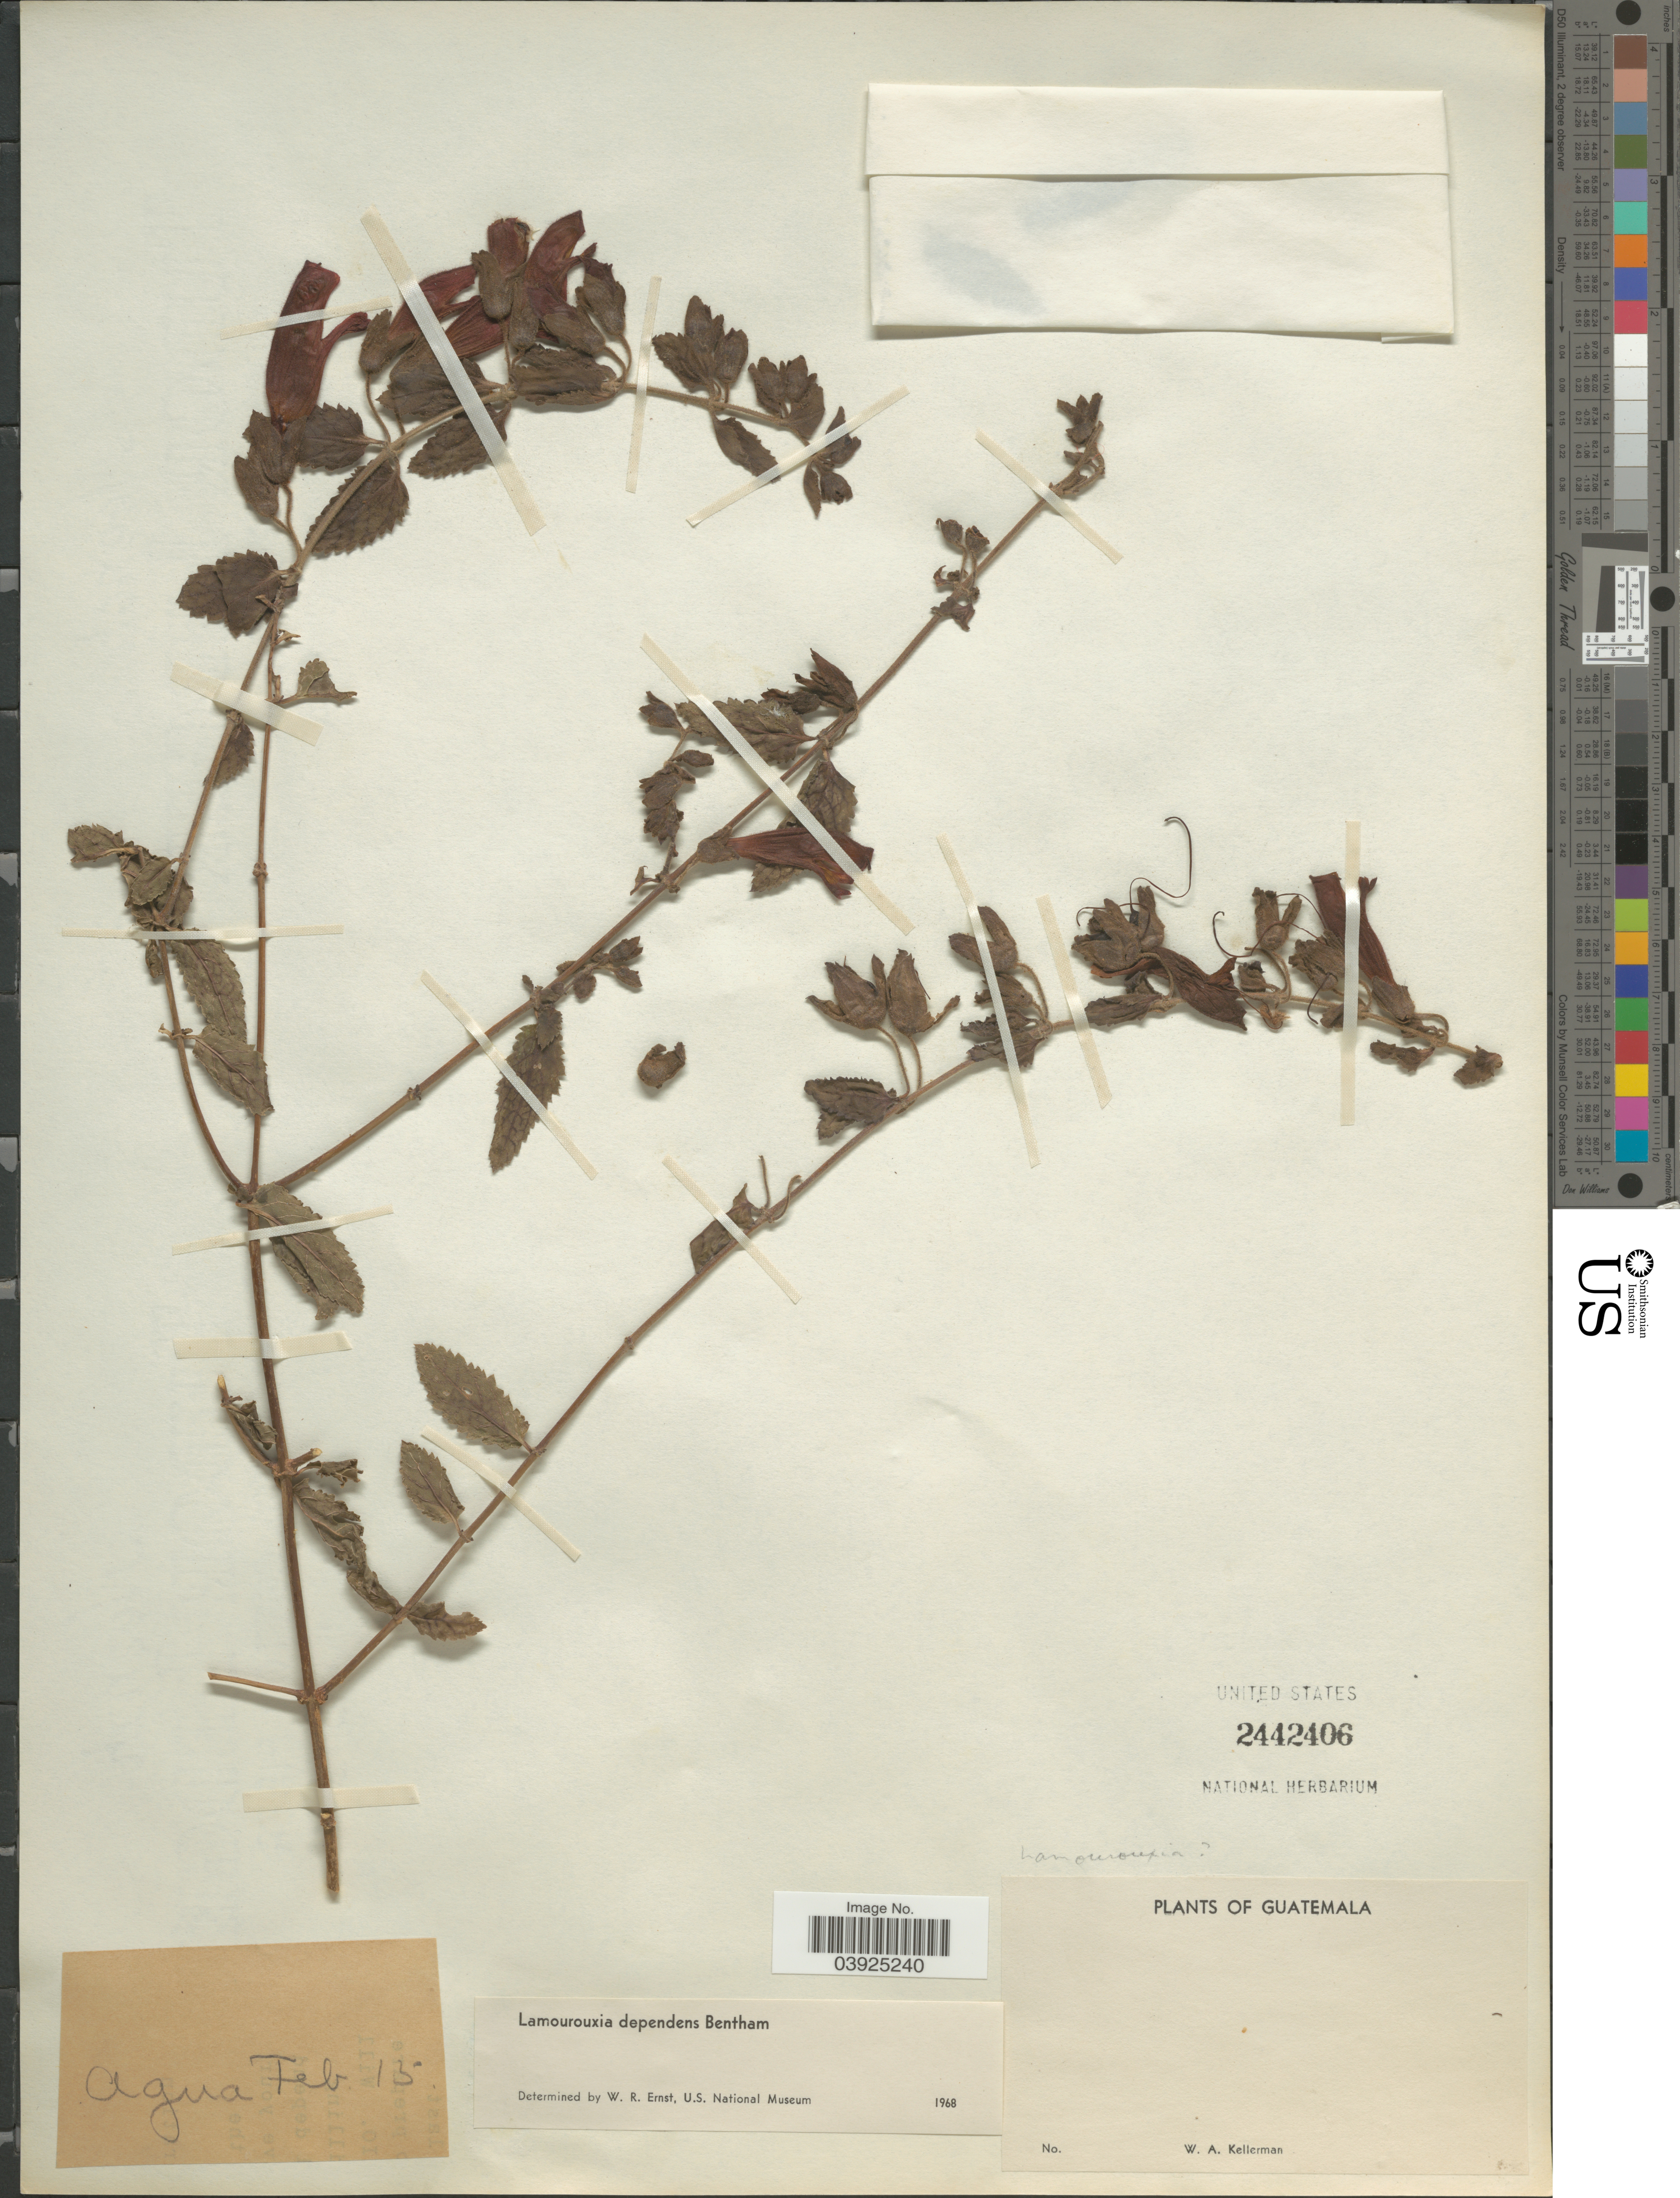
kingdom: Plantae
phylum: Tracheophyta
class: Magnoliopsida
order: Lamiales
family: Orobanchaceae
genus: Lamourouxia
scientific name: Lamourouxia dependens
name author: Benth.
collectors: W. Kellerman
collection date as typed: Transcribed d/m/y: /2/15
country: Guatemala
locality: Agua.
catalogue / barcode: US 2442406